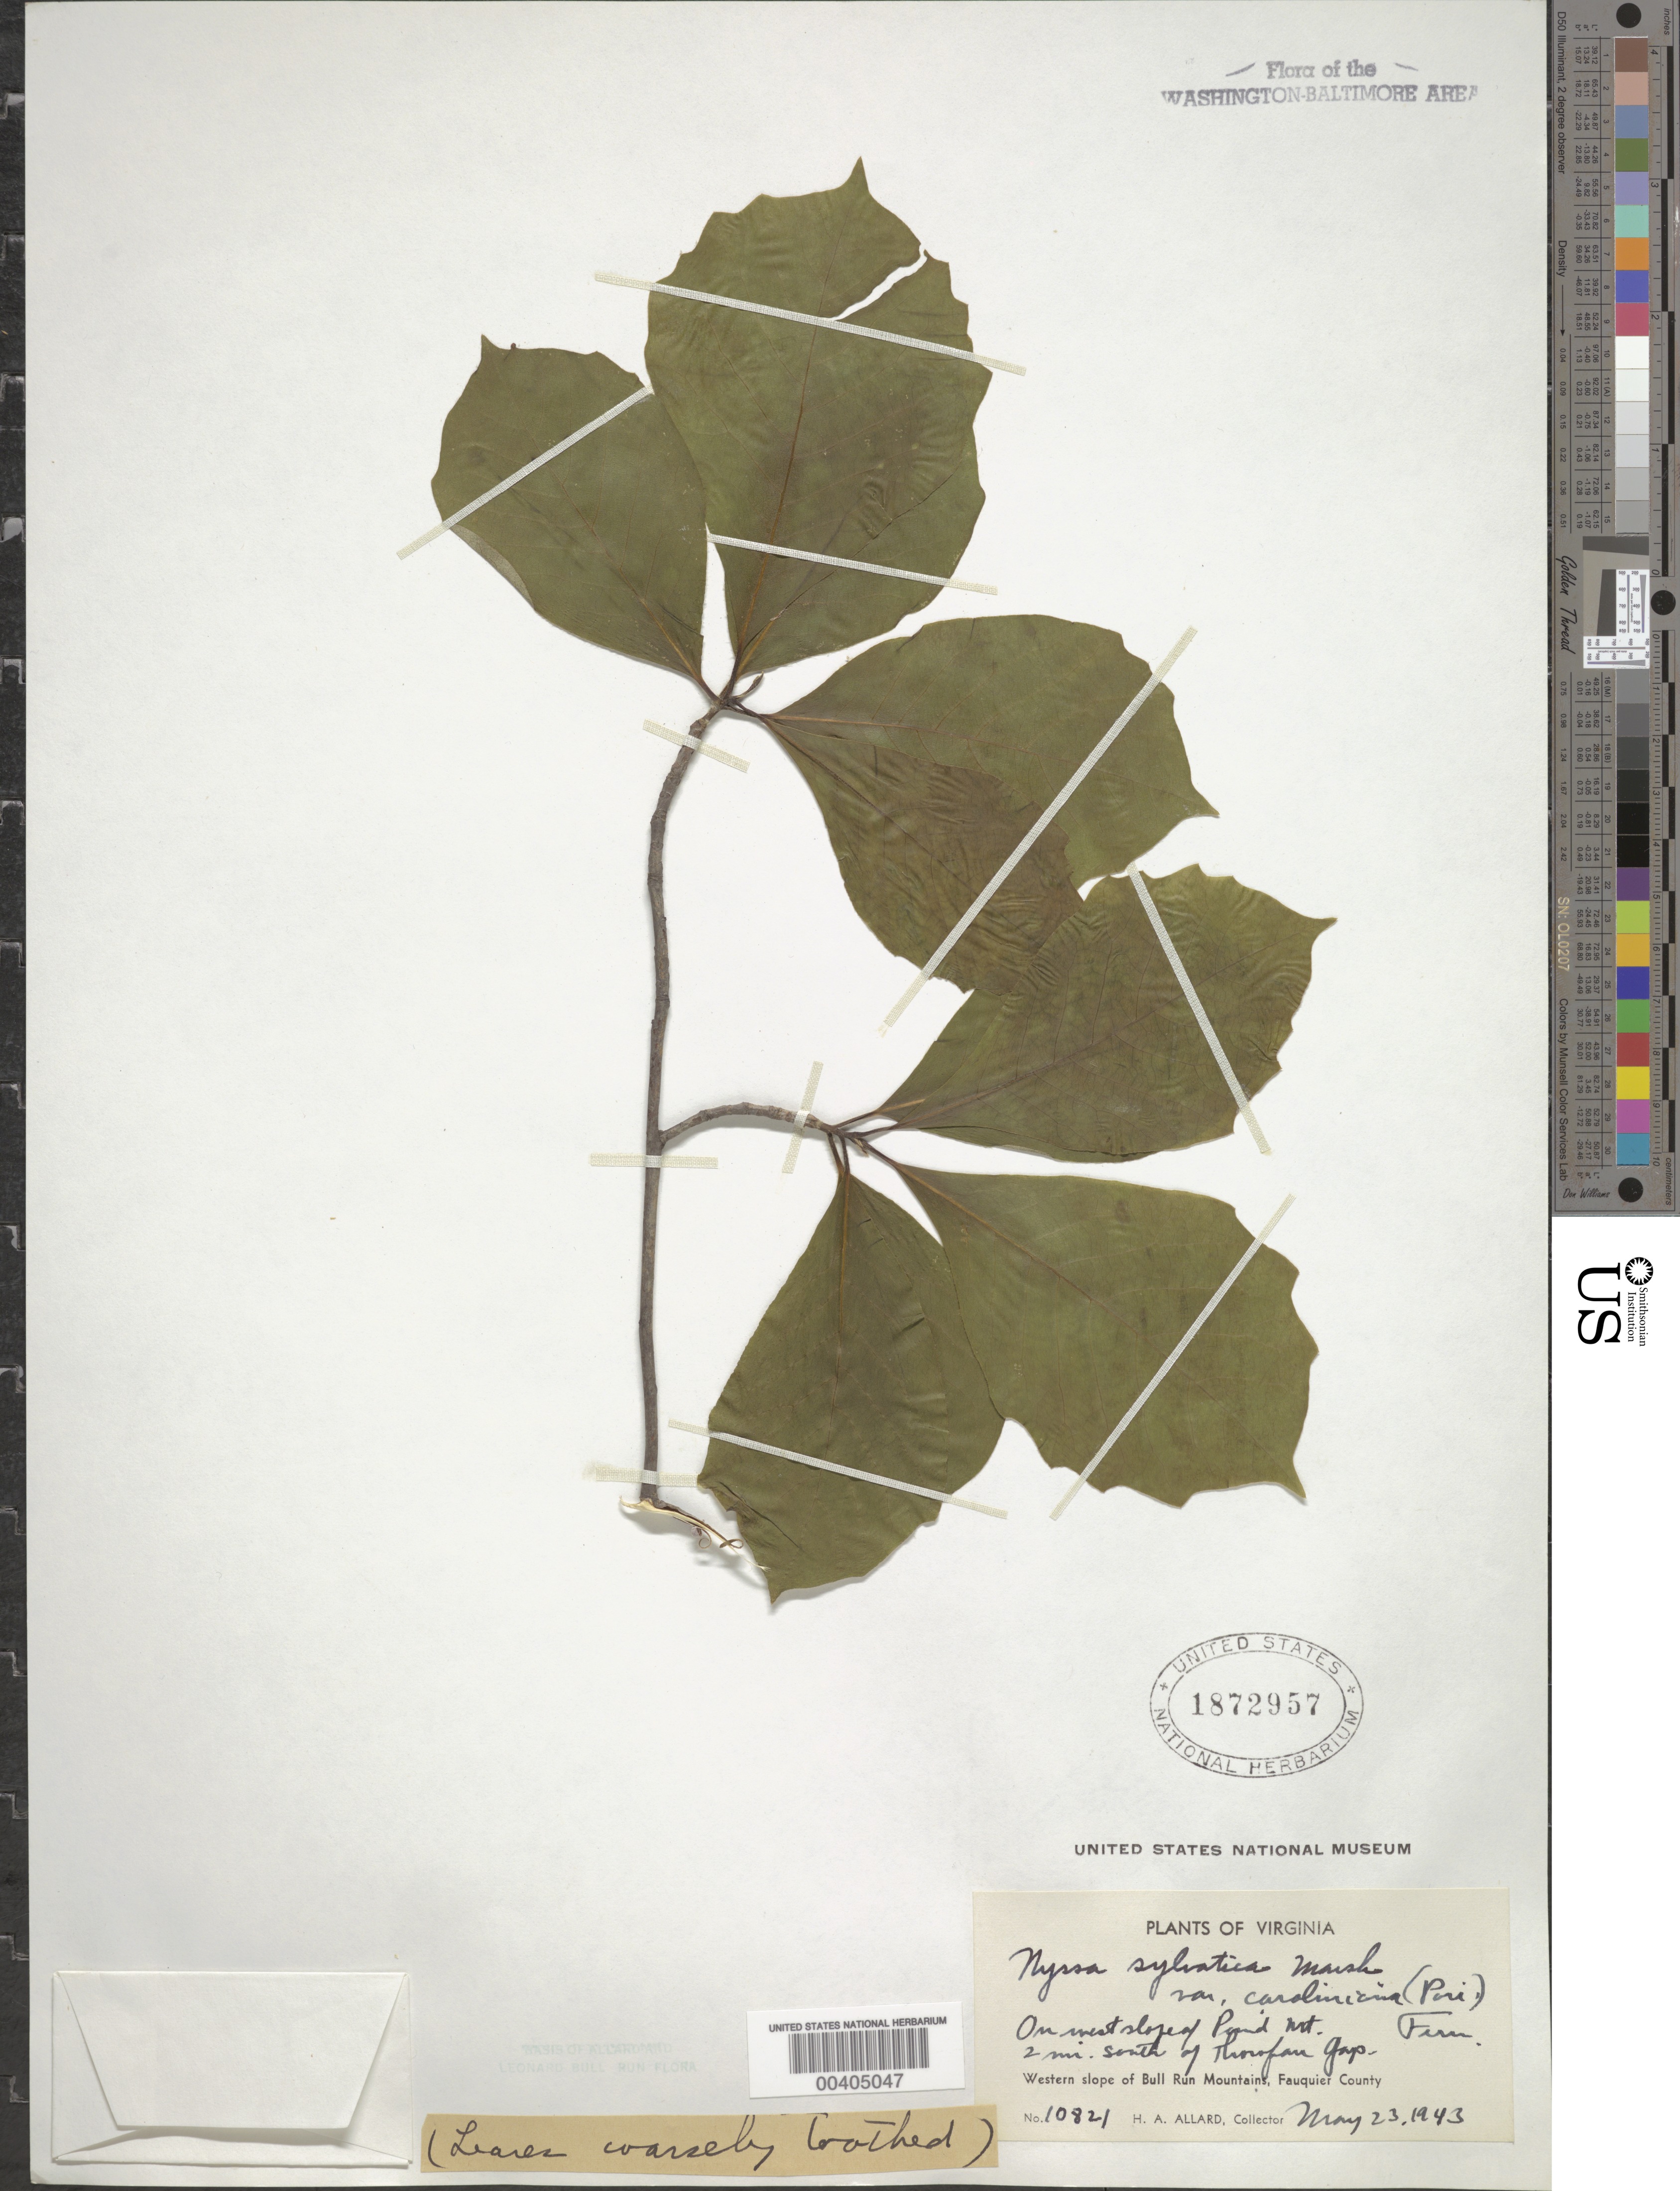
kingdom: Plantae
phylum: Tracheophyta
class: Magnoliopsida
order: Cornales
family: Nyssaceae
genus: Nyssa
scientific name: Nyssa sylvatica var. caroliniana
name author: (Poir.) Fernald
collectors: H. A. Allard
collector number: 10821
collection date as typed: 23 May 1943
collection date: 1943-05-23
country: United States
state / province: Virginia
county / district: Fauquier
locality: W slope of Pond Mountain, 2 mi. S of Thorofare Gap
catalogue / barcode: US 1872957